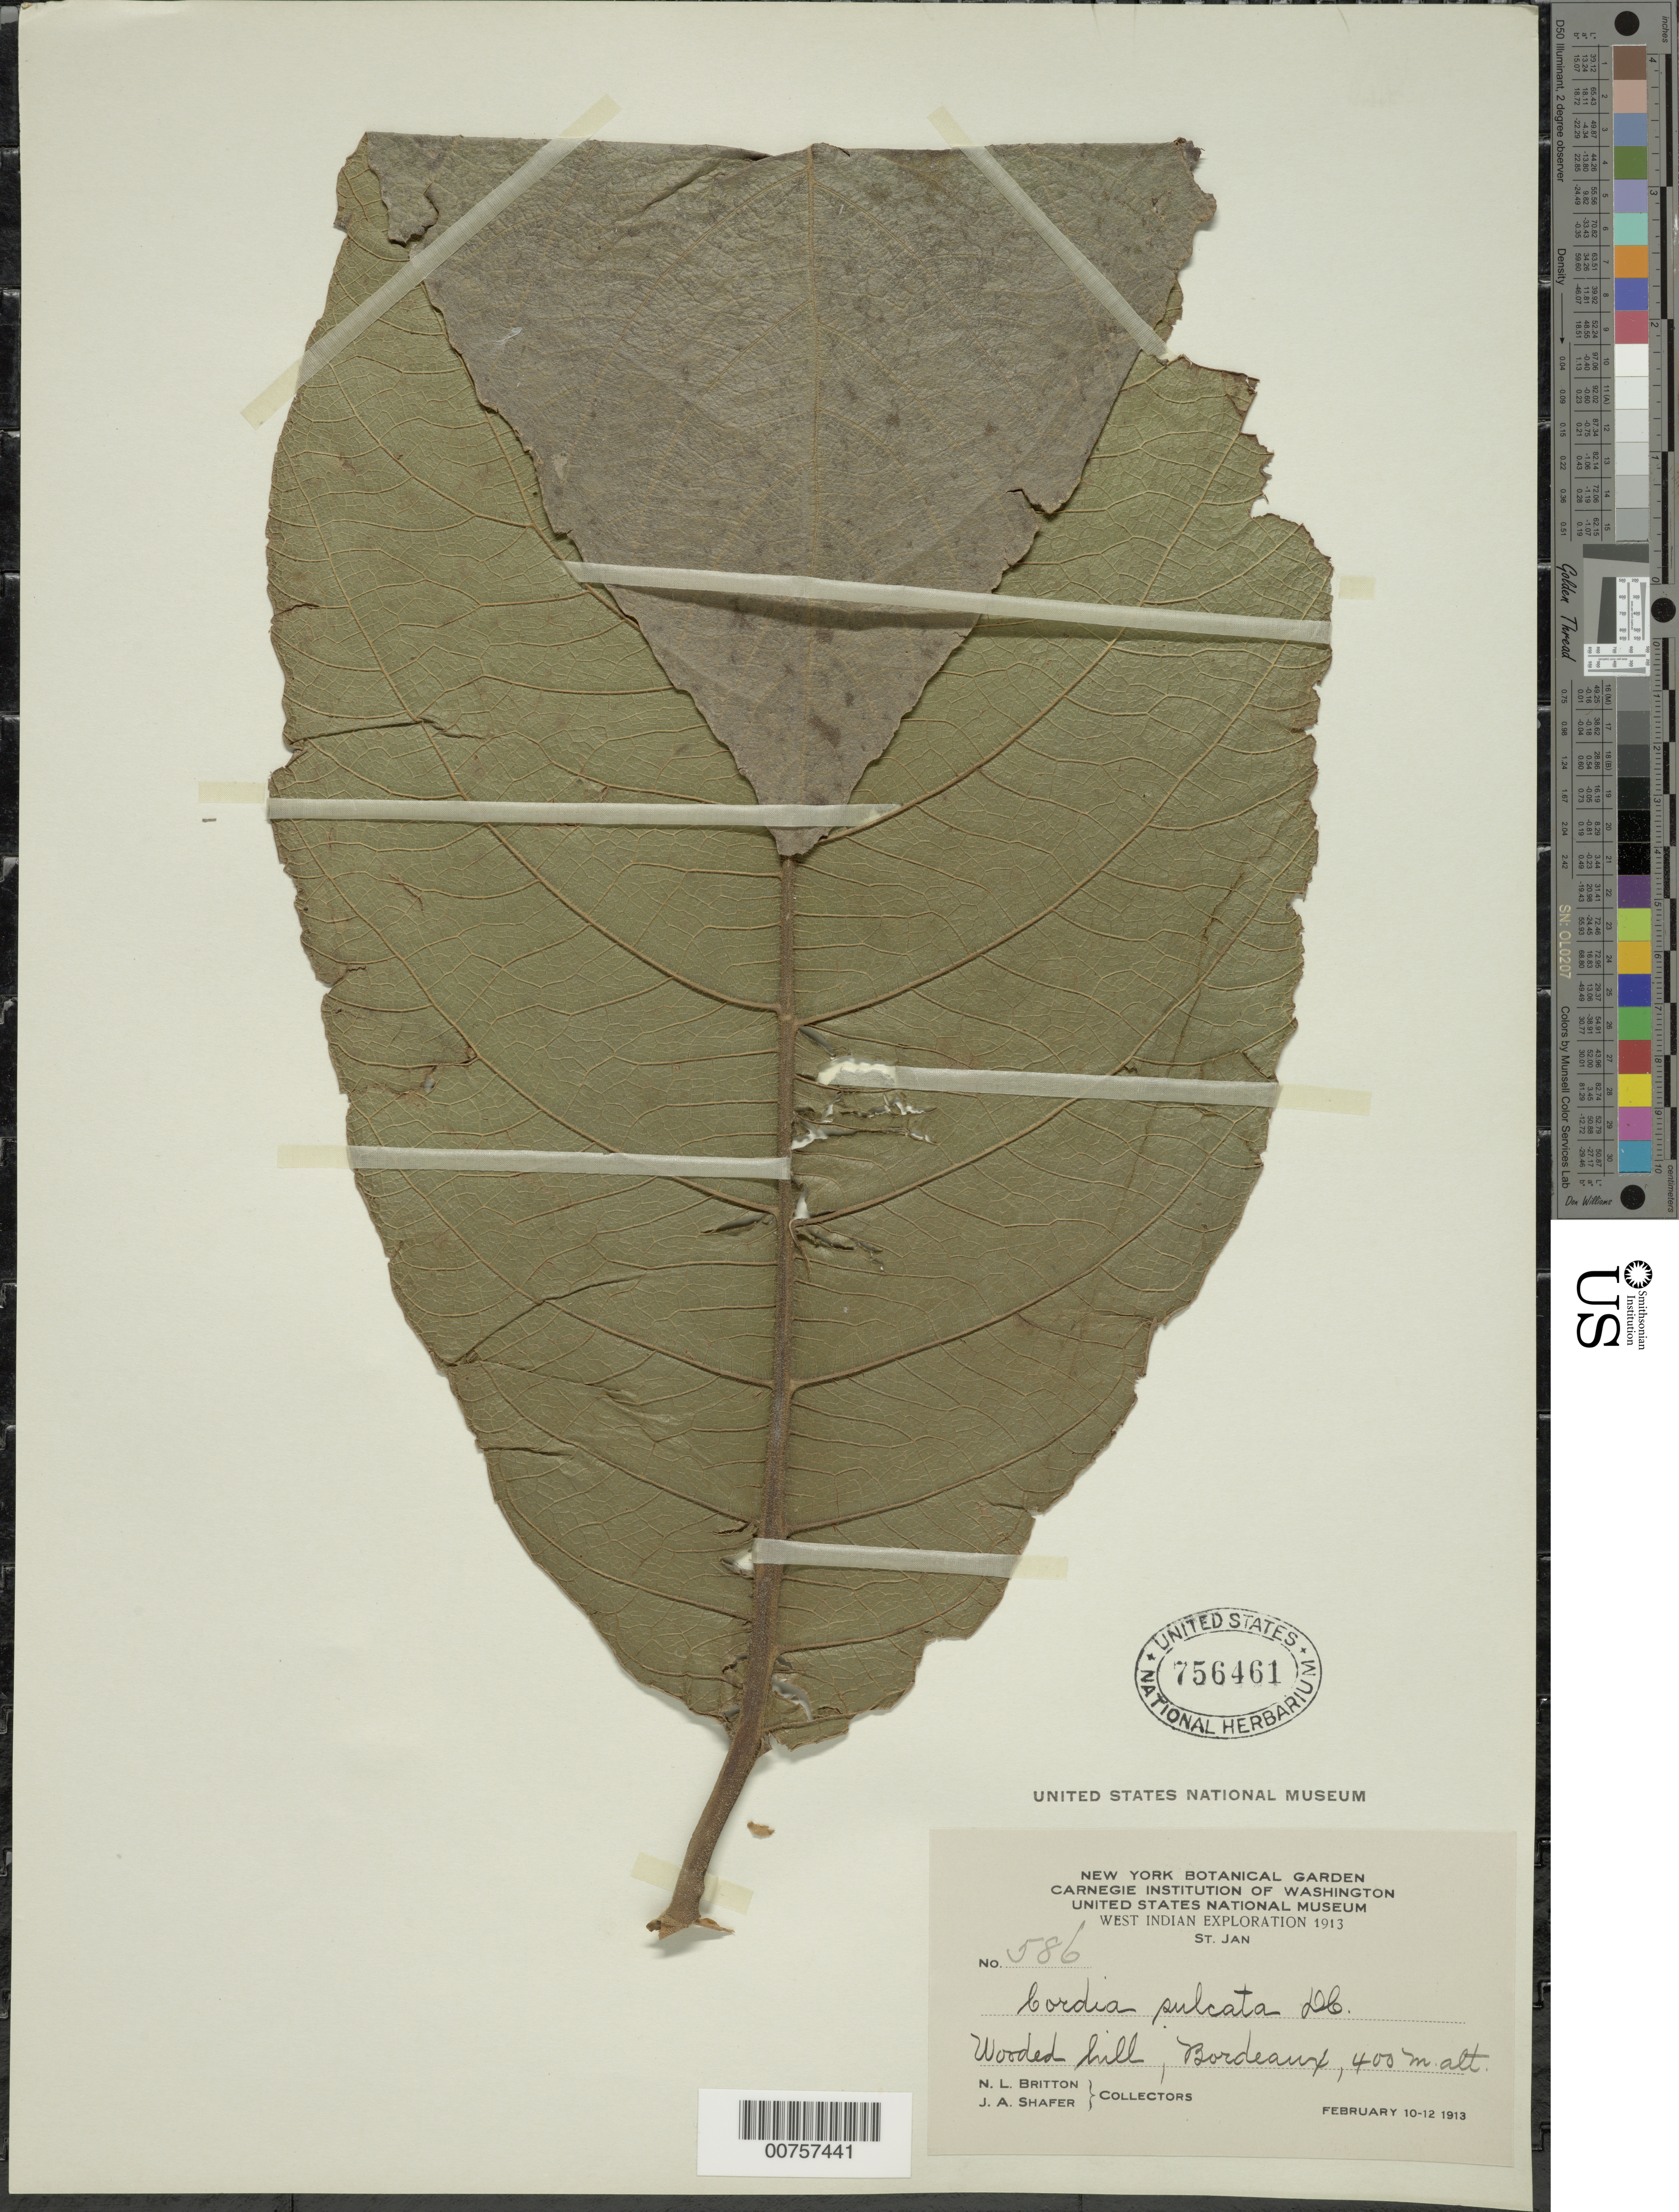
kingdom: Plantae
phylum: Tracheophyta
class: Magnoliopsida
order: Boraginales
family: Cordiaceae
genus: Cordia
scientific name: Cordia sulcata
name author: DC.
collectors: N. Britton & J. A. Shafer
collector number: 586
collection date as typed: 10 Feb 1913 to 12 Feb 1913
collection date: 1913-02-10/1913-02-12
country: U.S. Virgin Islands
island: St. John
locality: Bordeaux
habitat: Wooded hill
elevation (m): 400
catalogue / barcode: US 756461